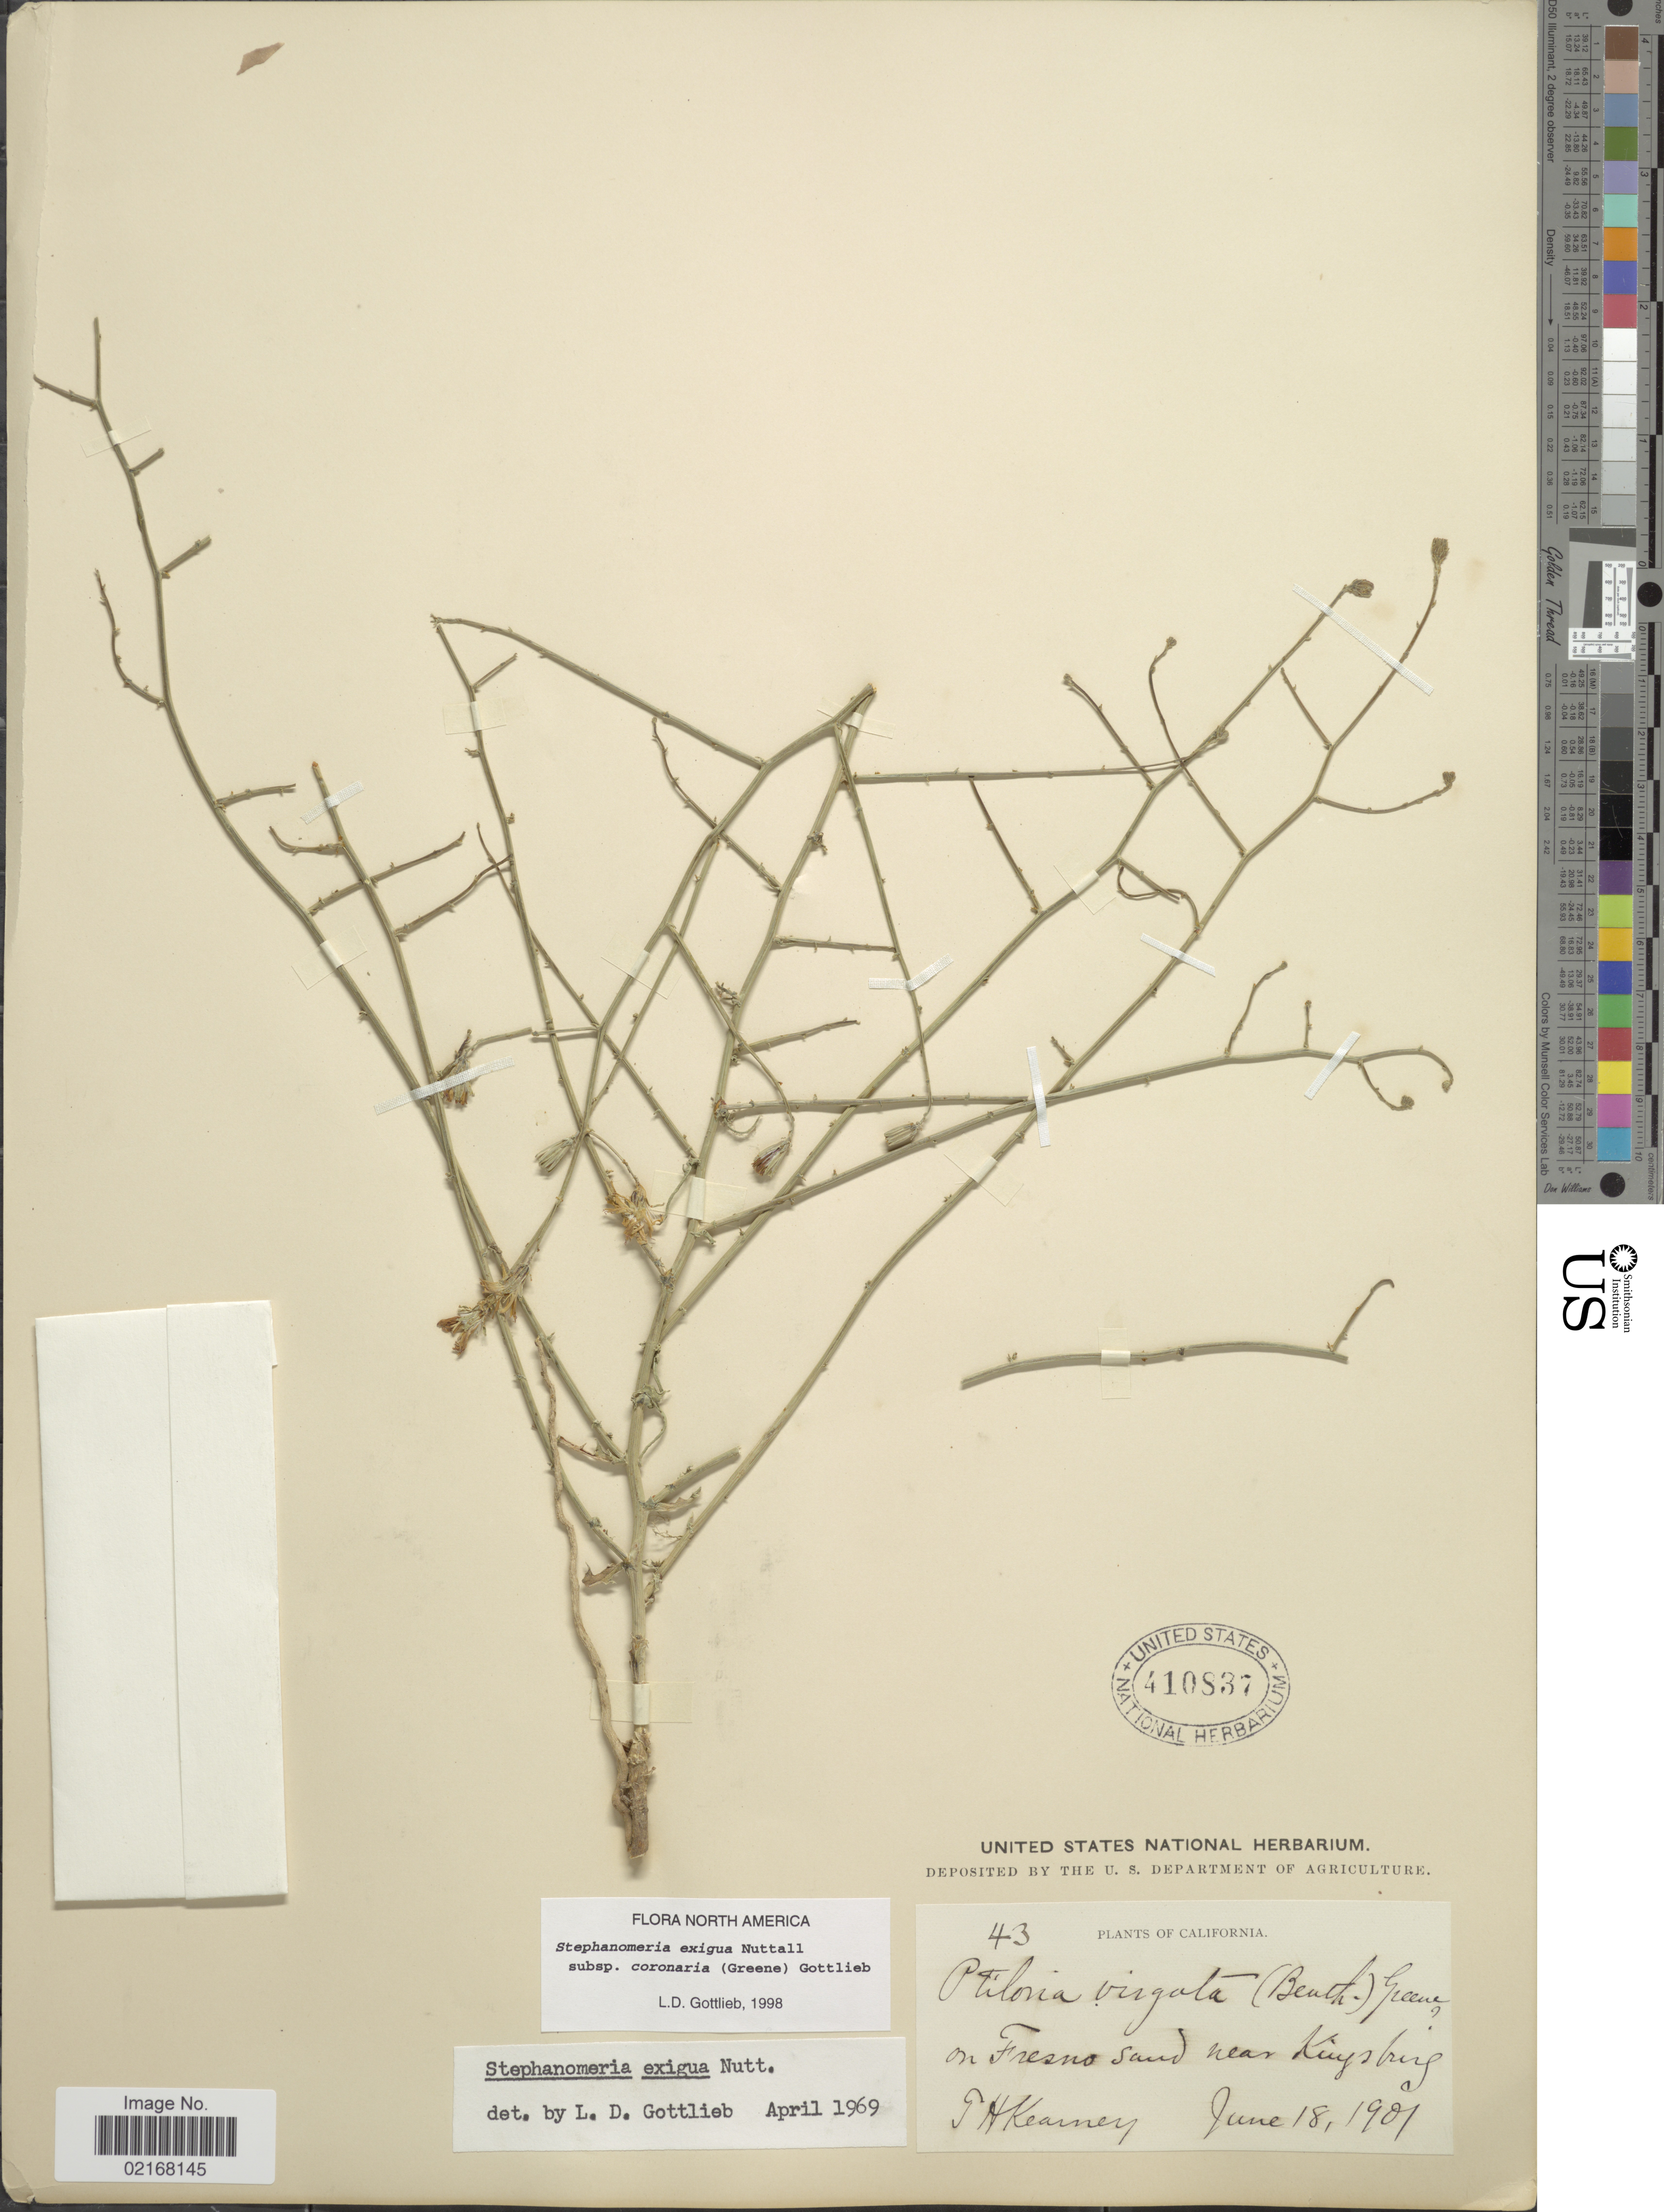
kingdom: Plantae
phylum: Tracheophyta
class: Magnoliopsida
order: Asterales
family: Asteraceae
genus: Stephanomeria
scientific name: Stephanomeria exigua subsp. coronaria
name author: (Greene) Gottlieb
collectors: T. H. Kearney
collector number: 43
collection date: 1901-06-18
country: United States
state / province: California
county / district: Fresno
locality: On Fresno sand near Kingsburg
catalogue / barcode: US 410837